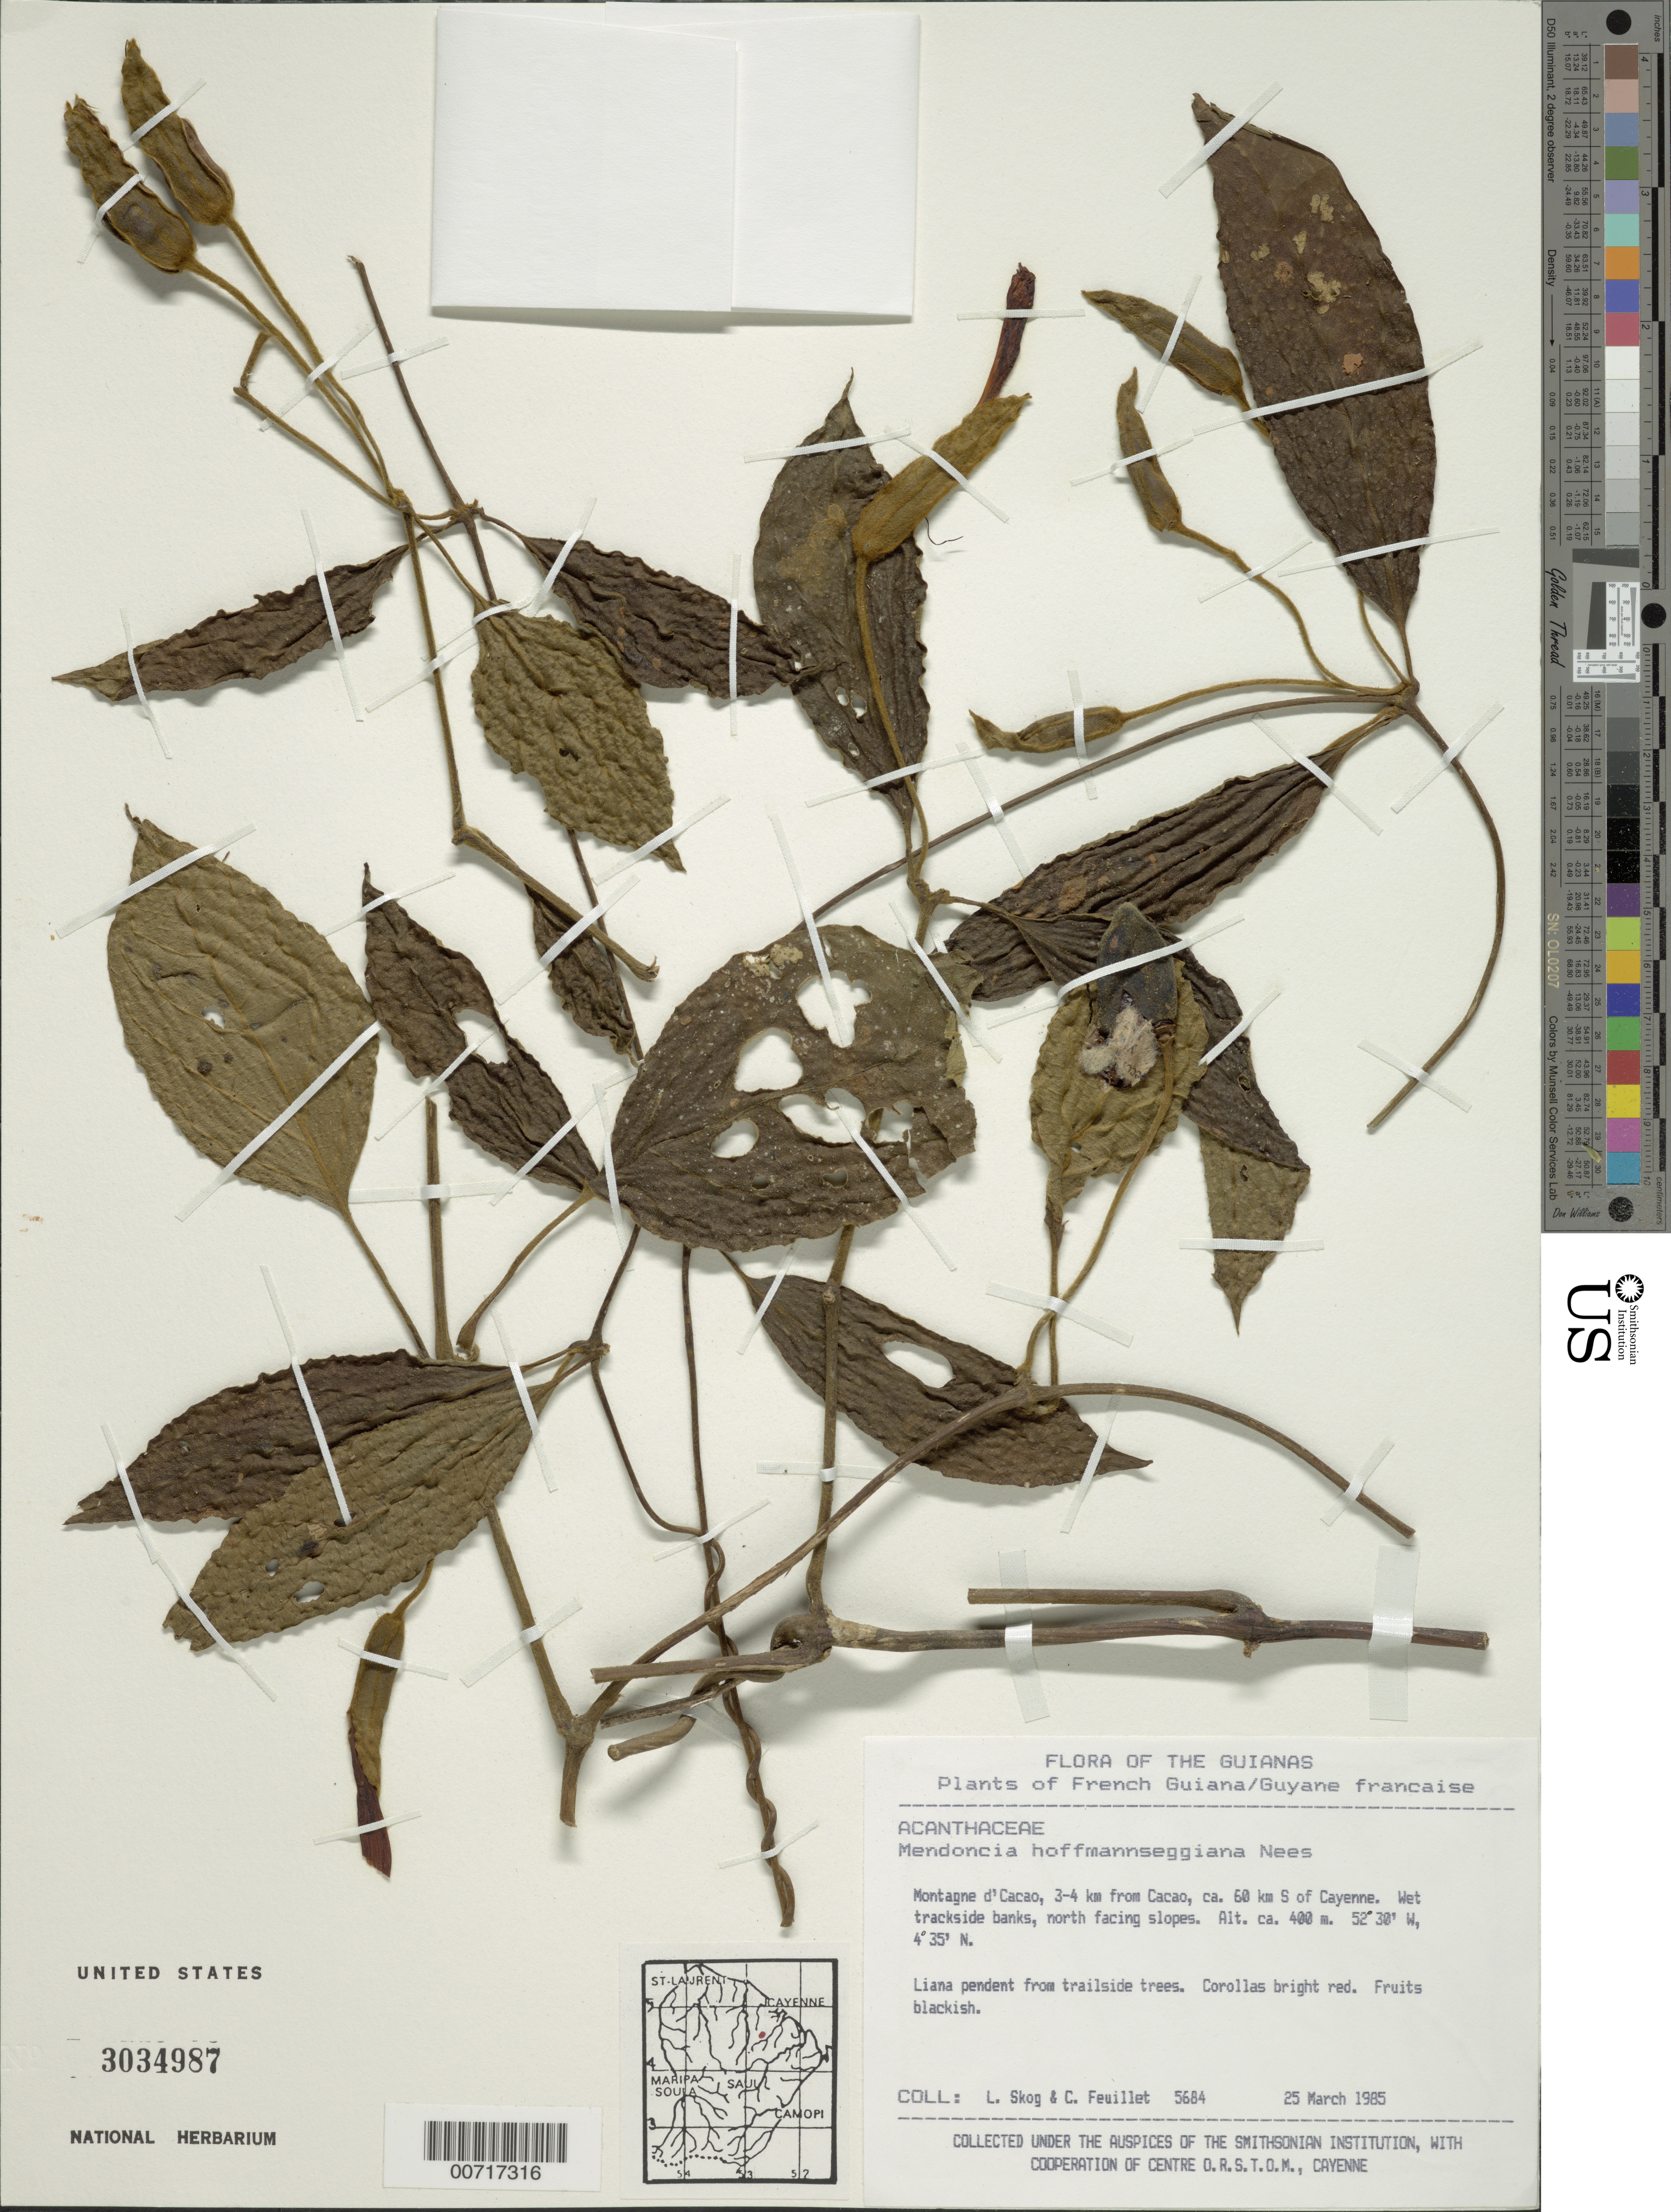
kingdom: Plantae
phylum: Tracheophyta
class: Magnoliopsida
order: Lamiales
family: Acanthaceae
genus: Mendoncia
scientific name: Mendoncia hoffmannseggiana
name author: Nees in DC.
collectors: L. E. Skog & C. Feuillet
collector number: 5684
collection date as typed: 25 March 1985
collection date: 1985-03-25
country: French Guiana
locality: Montagne d'Cacao, 3-4 km from Cacao, ca. 60 km S of Cayenne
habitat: Wet trackside banks, north facing slopes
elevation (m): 400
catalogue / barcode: US 3034987